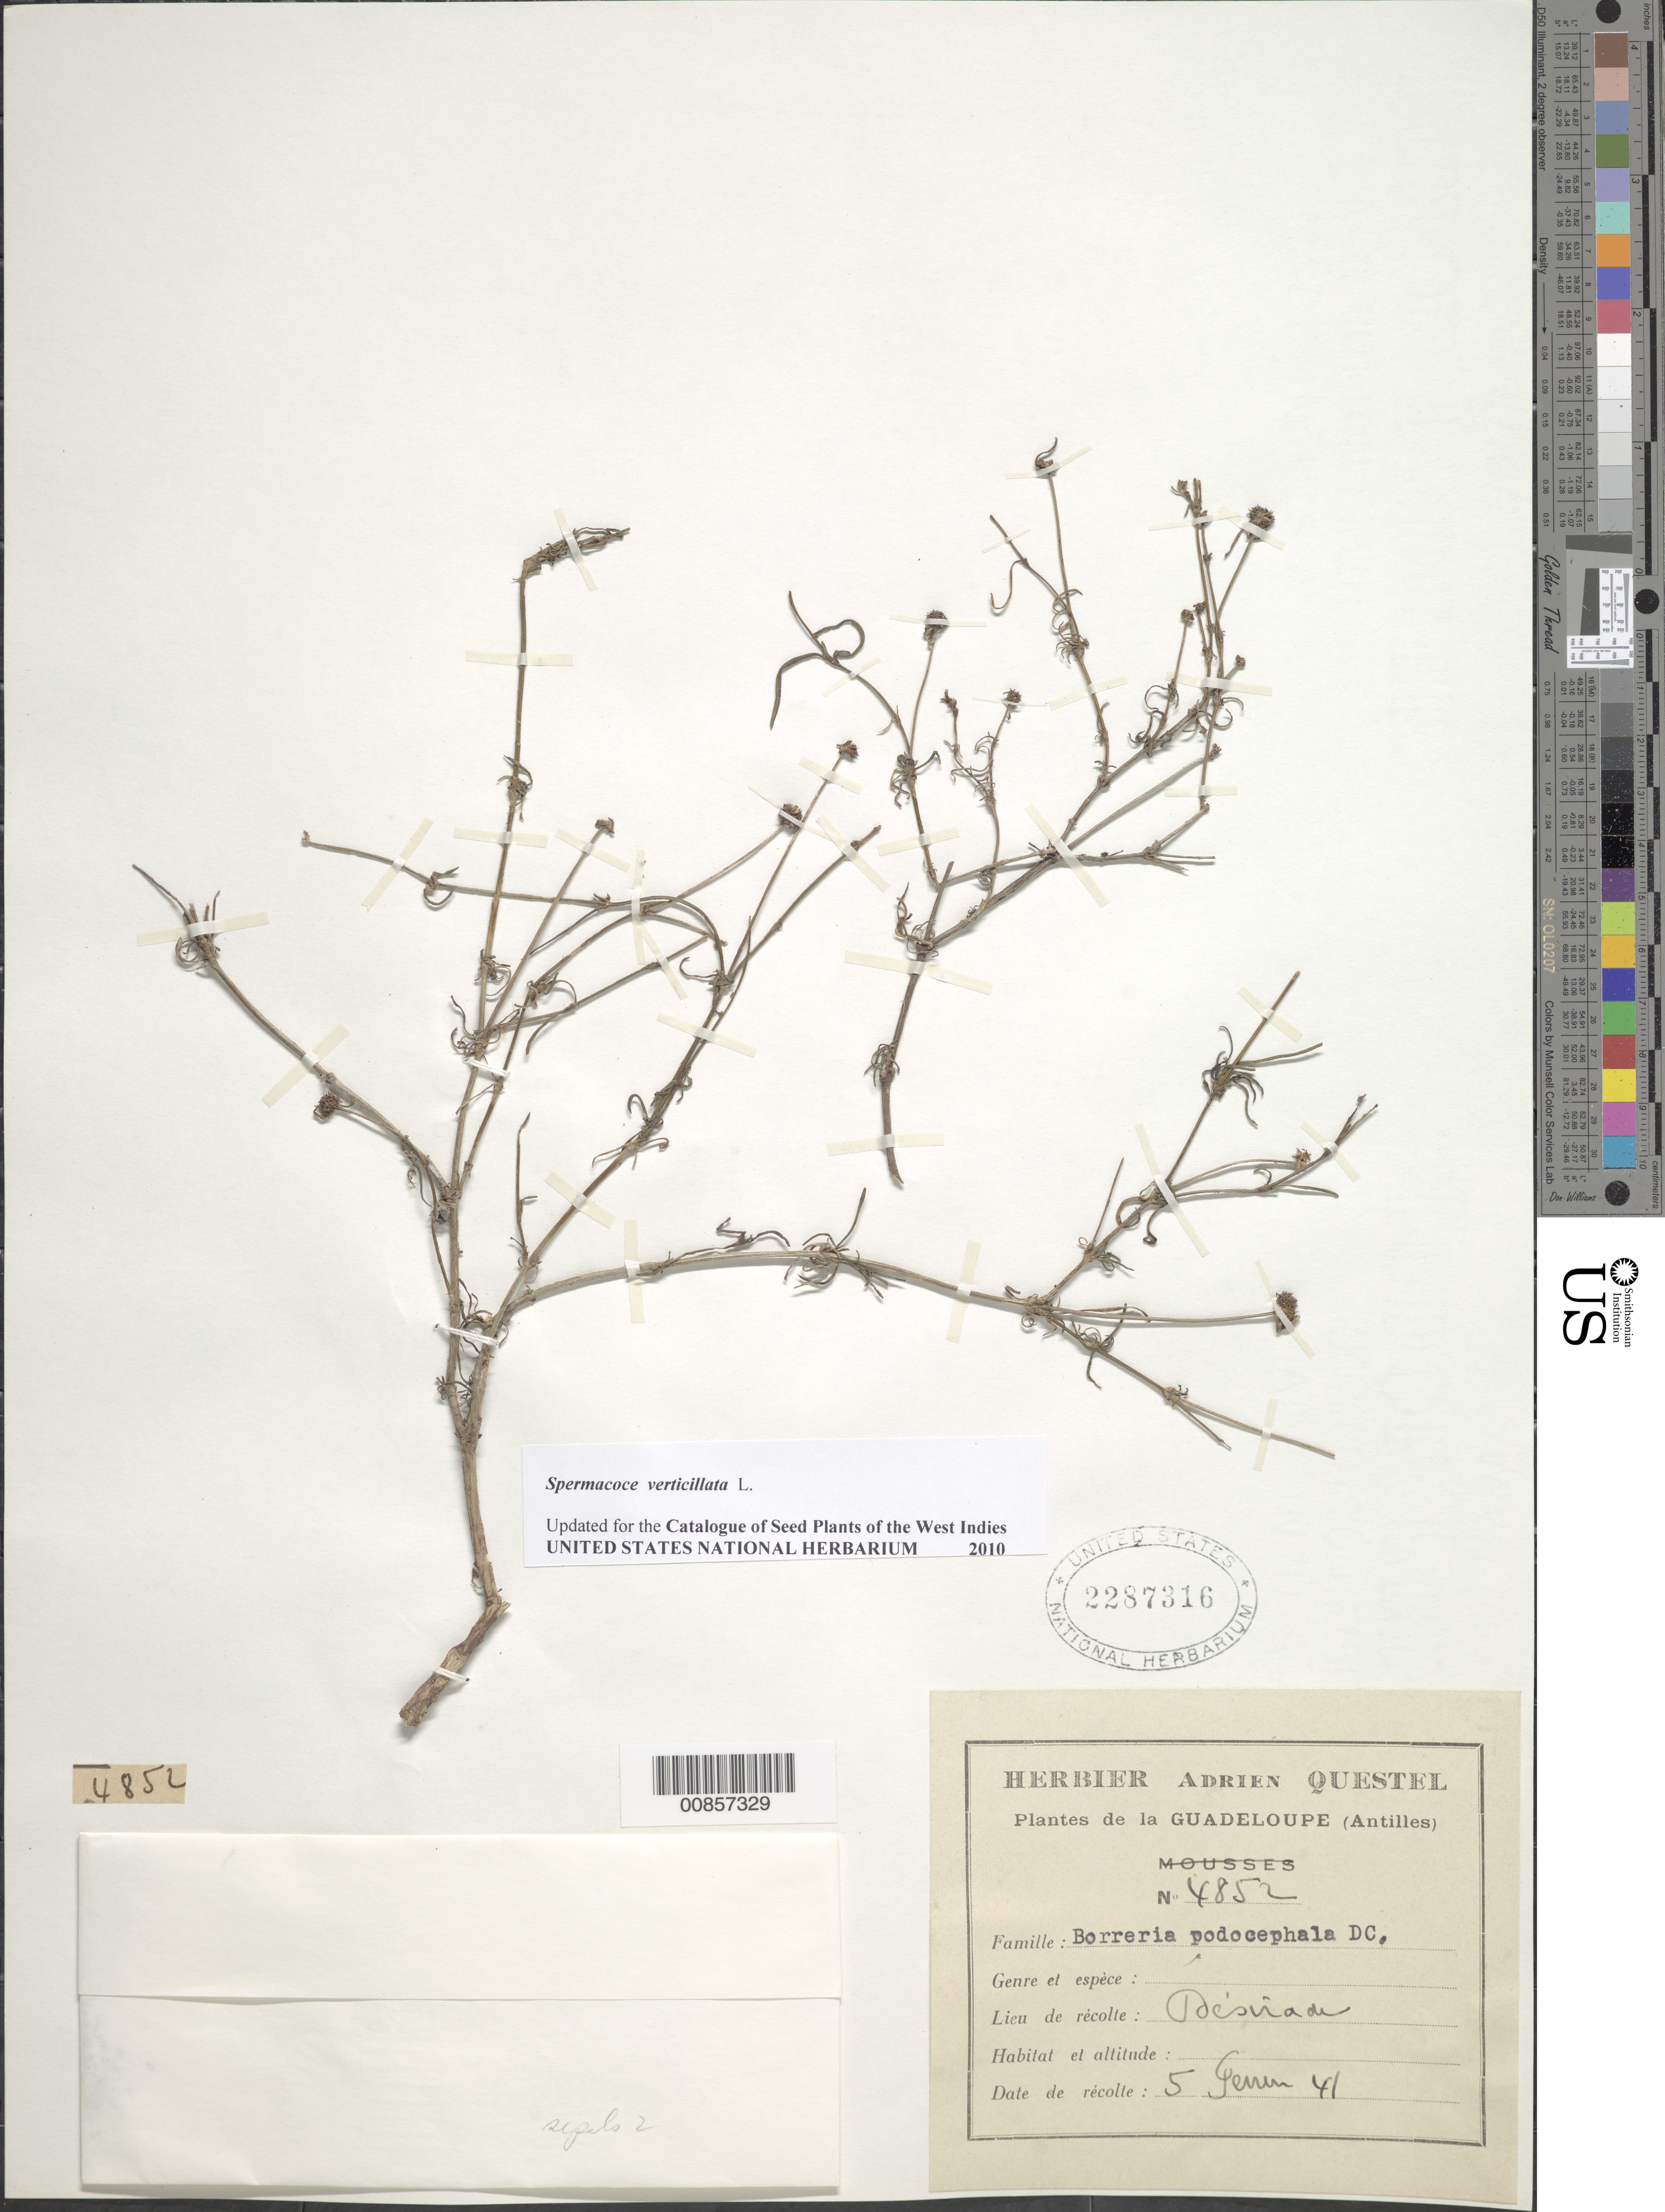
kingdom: Plantae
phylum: Tracheophyta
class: Magnoliopsida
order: Gentianales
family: Rubiaceae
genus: Spermacoce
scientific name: Spermacoce verticillata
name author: L.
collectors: A. Questel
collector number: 4852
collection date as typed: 05 Jan --41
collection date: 1841-01-05 or 1941-01-05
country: Guadeloupe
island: La Désirade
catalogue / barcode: US 2287316